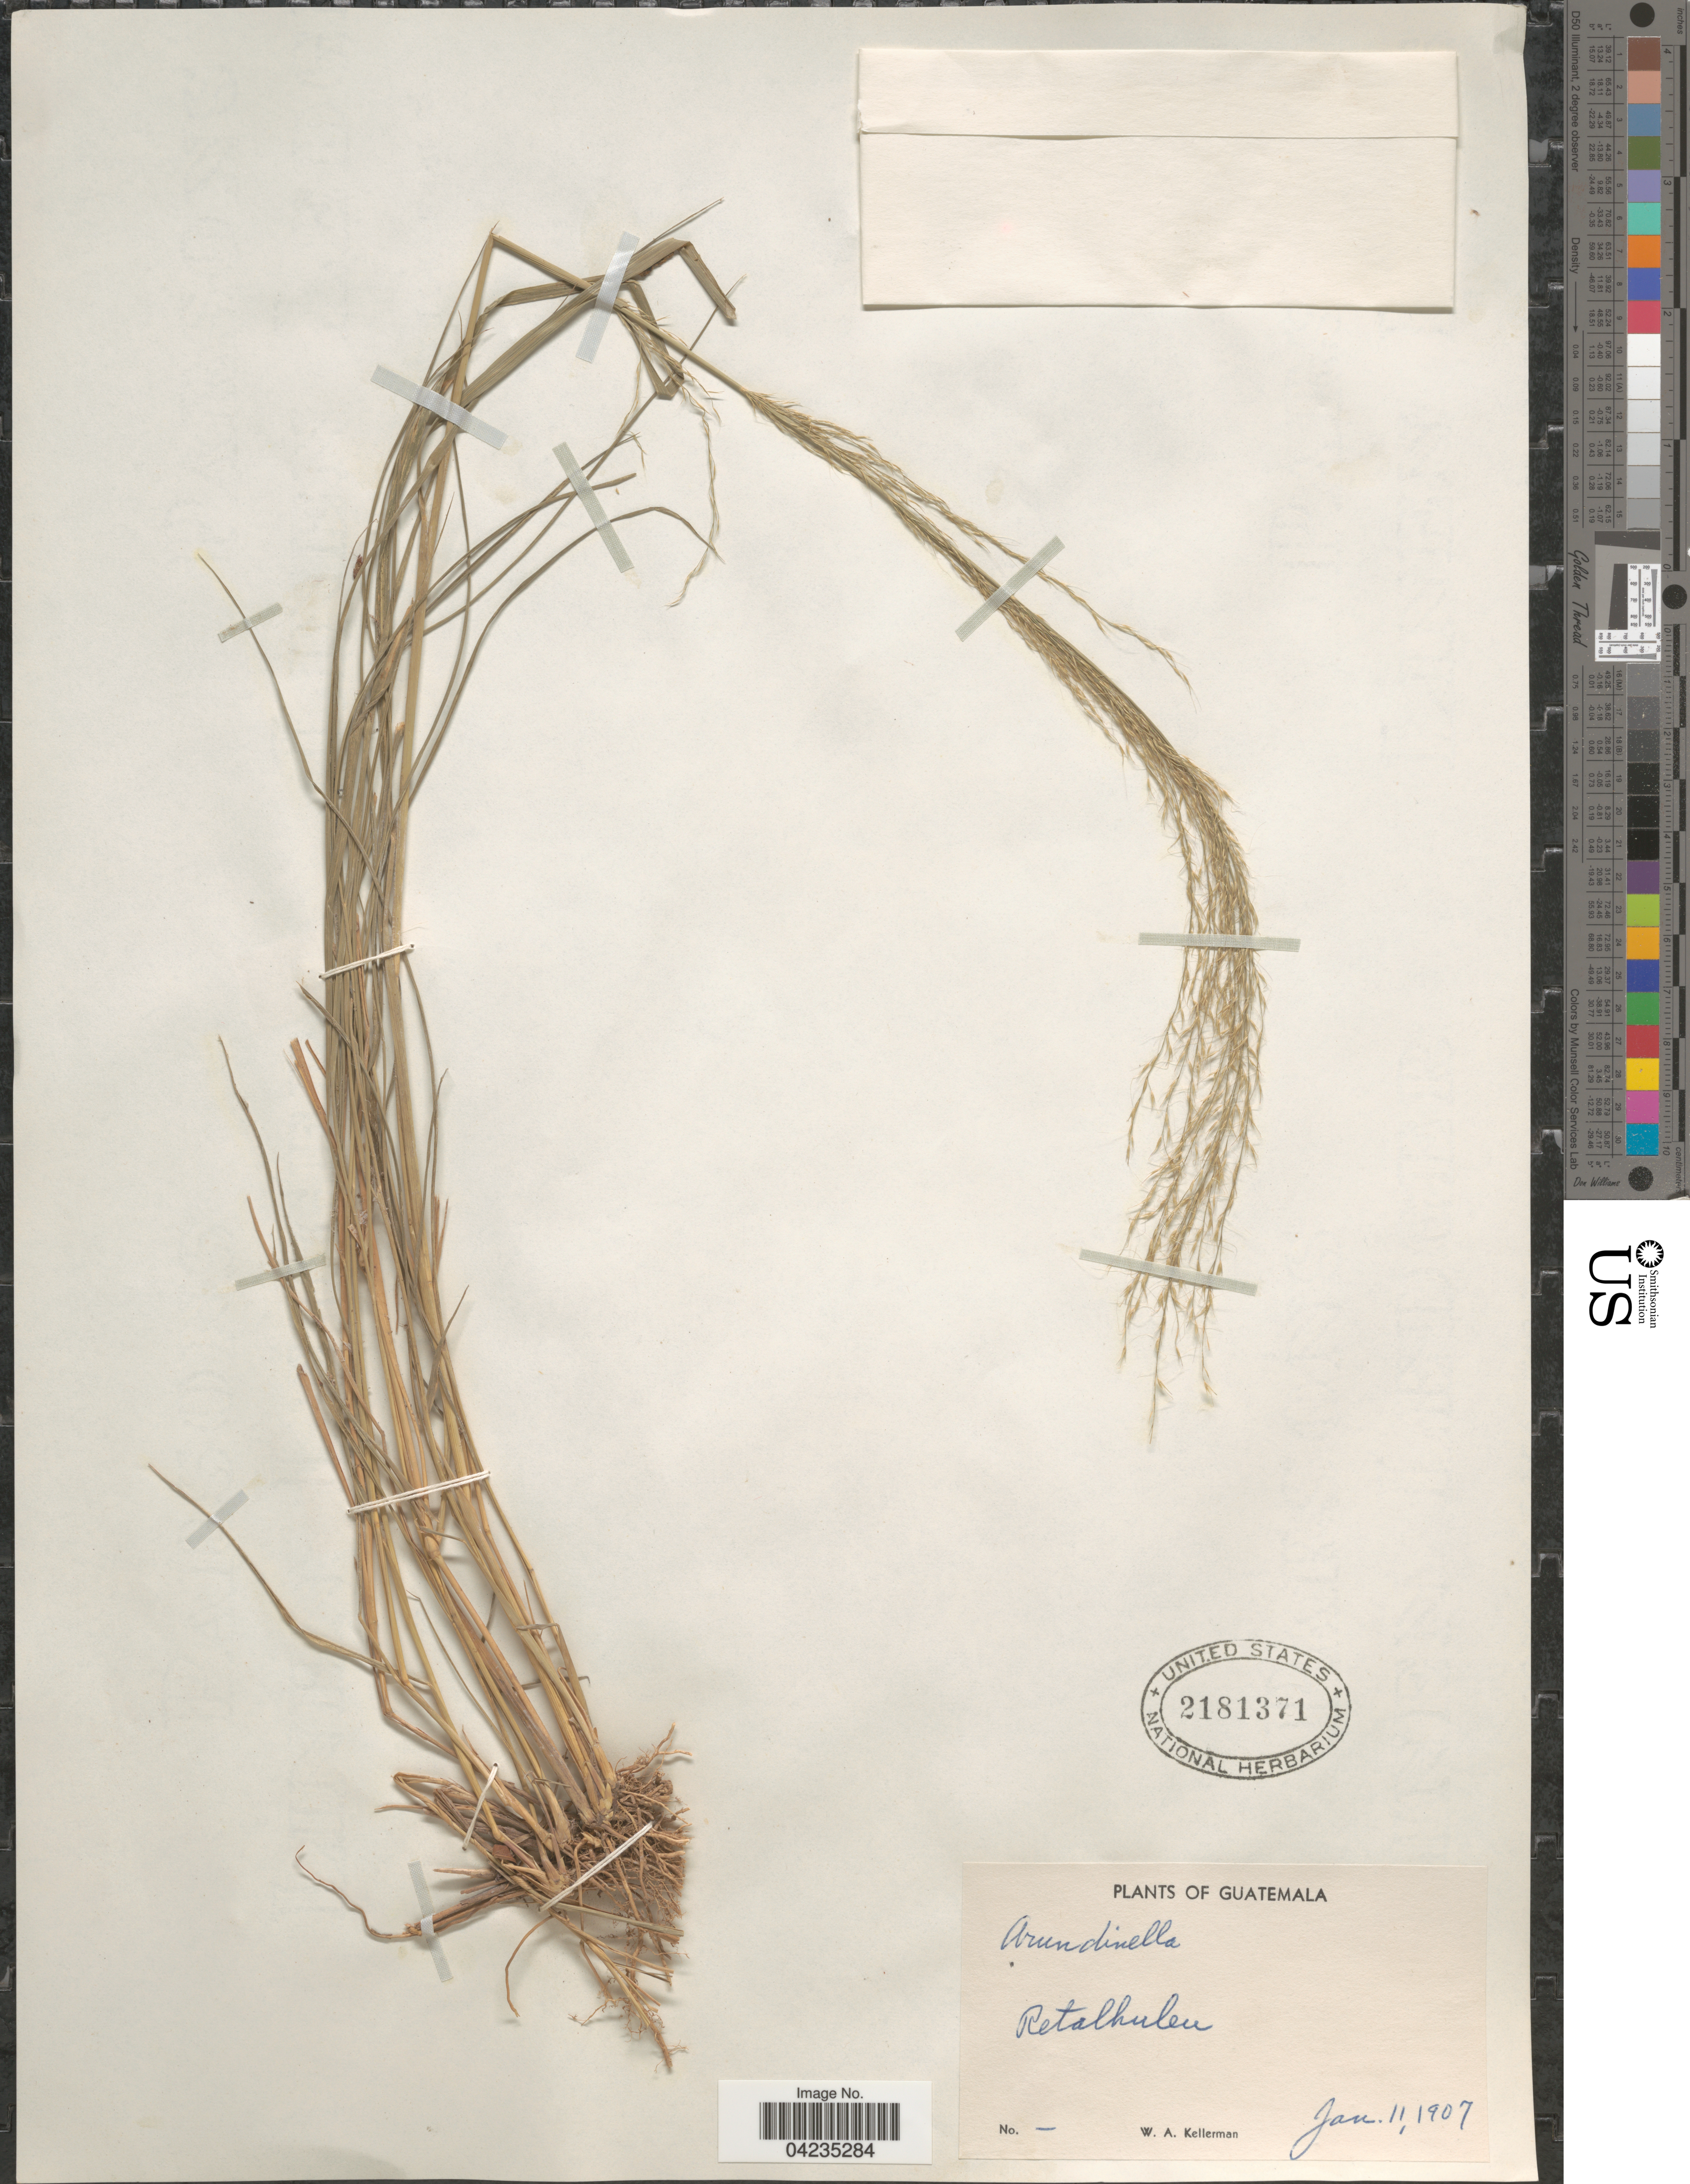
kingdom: Plantae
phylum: Tracheophyta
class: Liliopsida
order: Poales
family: Poaceae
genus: Arundinella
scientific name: Arundinella sp.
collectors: W. Kellerman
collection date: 1907-01-11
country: Guatemala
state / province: Retalhuleu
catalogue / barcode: US 2181371